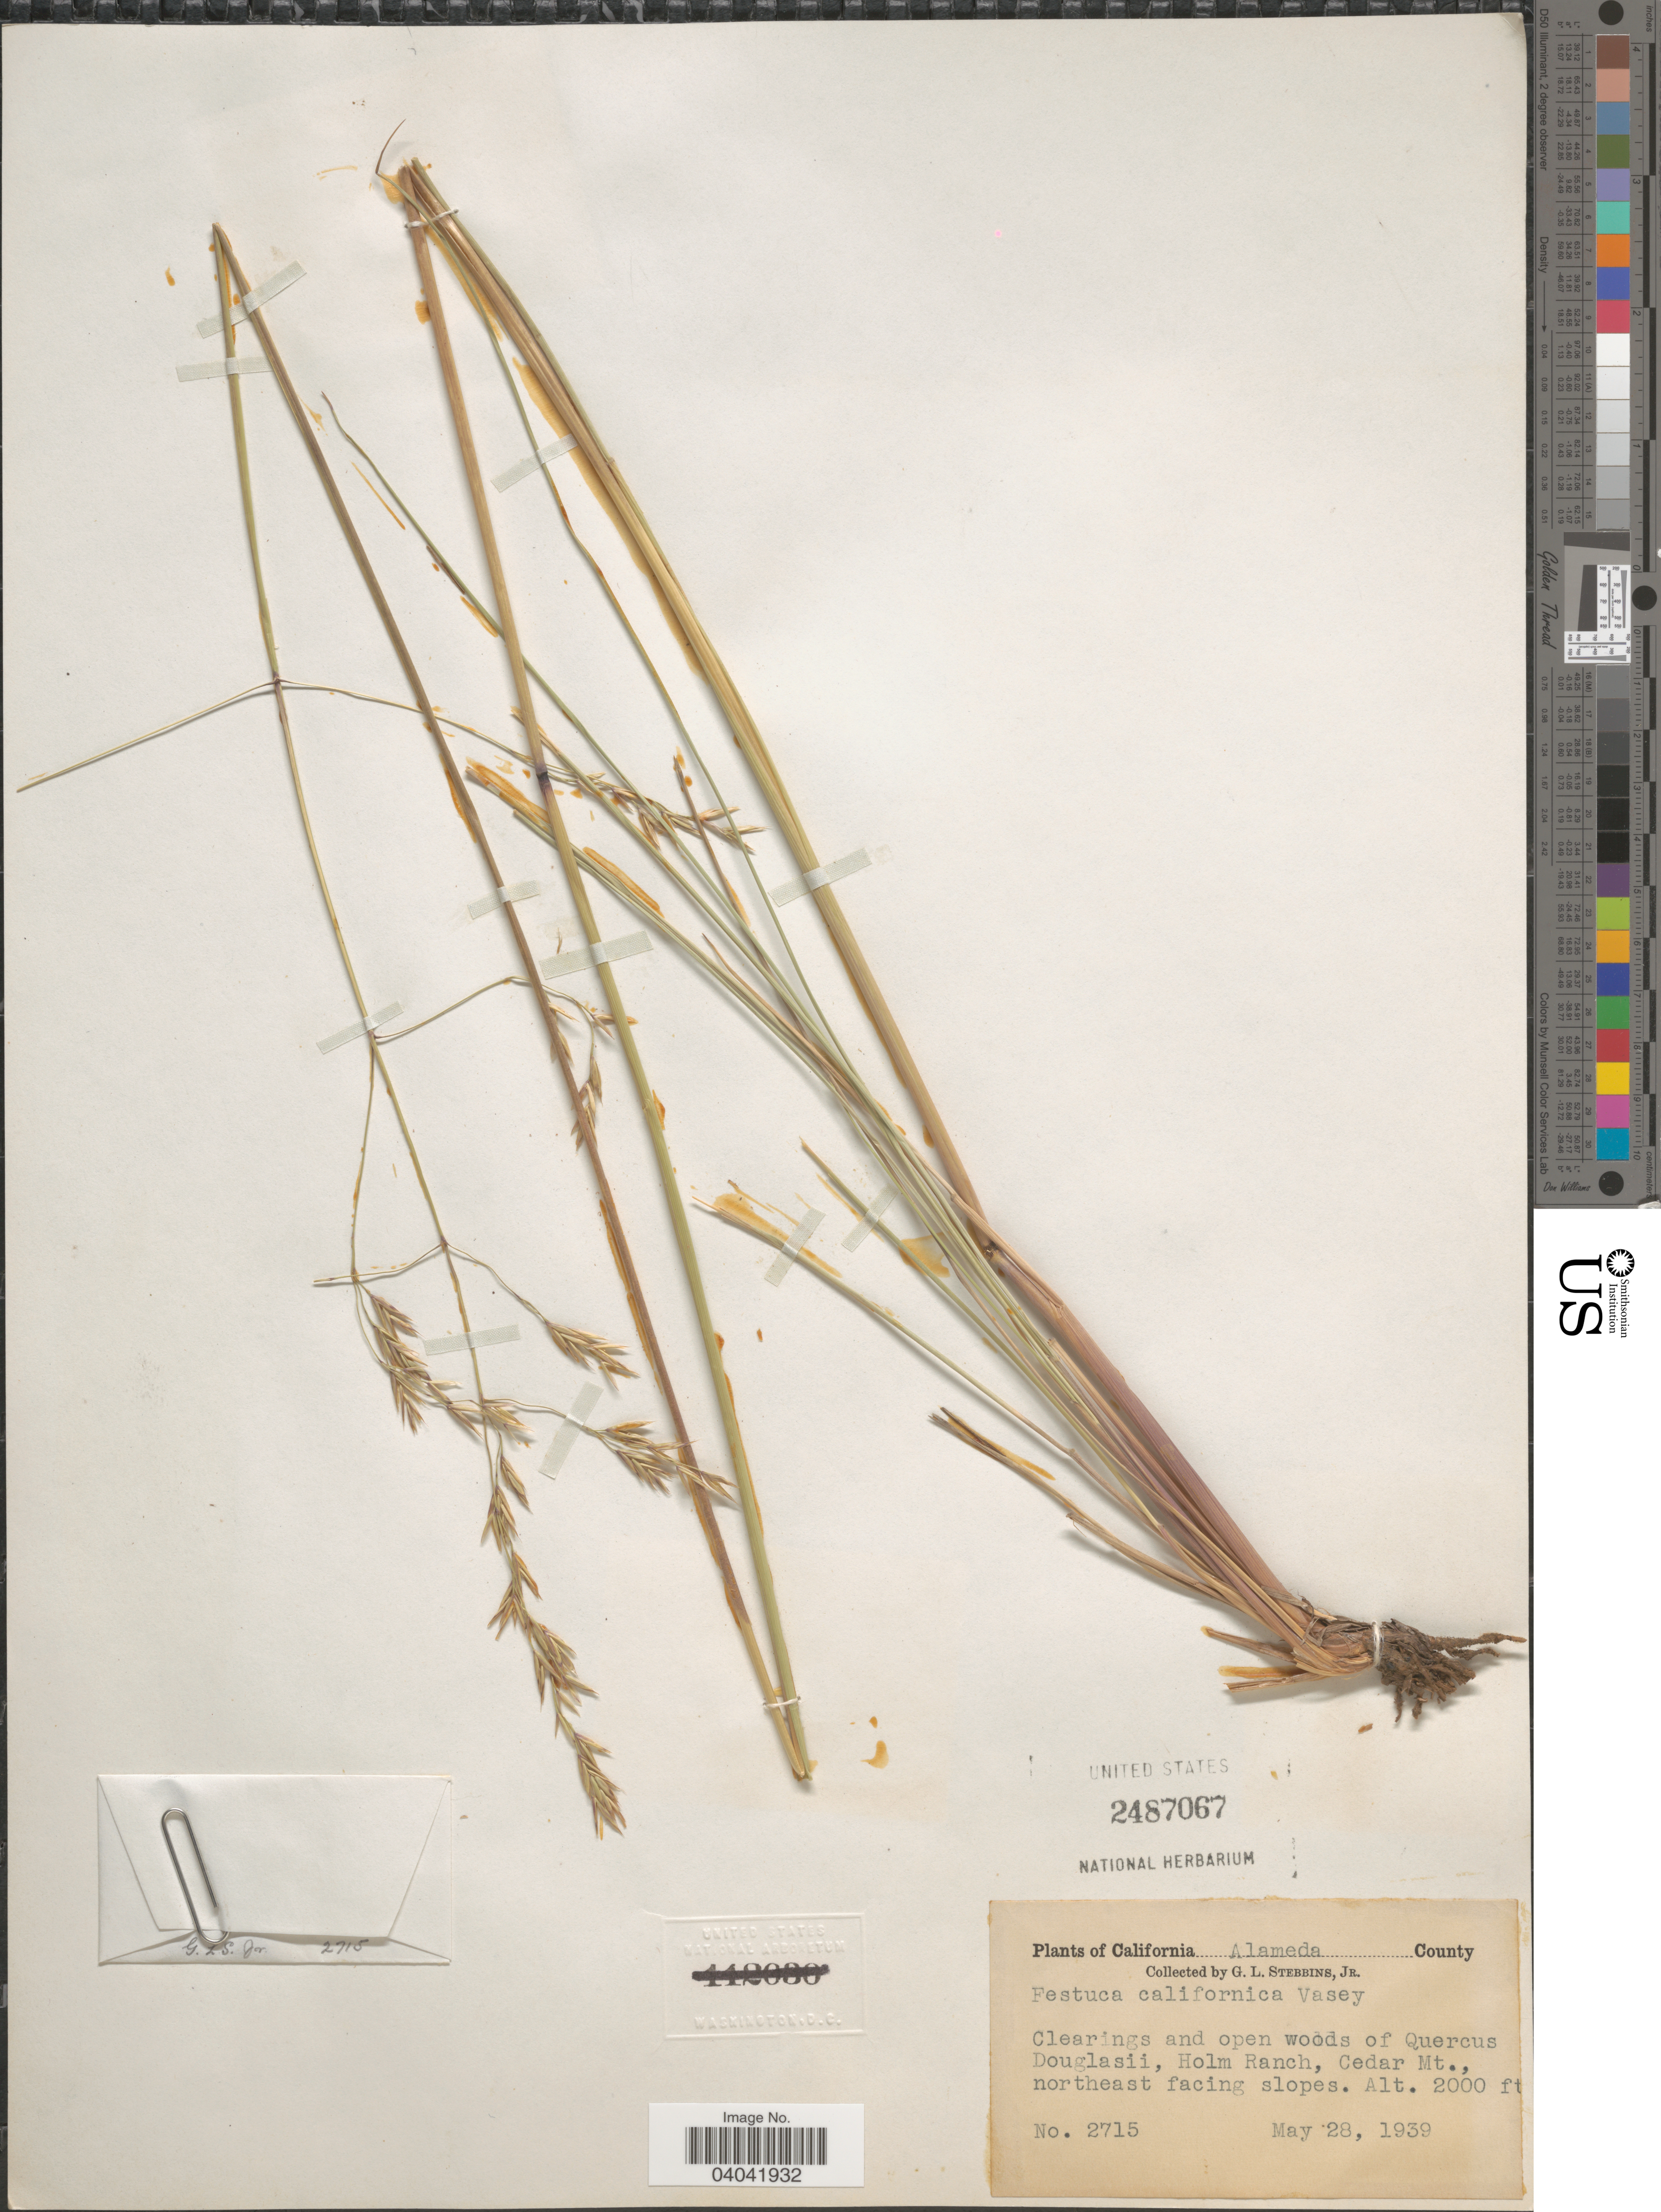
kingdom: Plantae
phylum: Tracheophyta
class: Liliopsida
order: Poales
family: Poaceae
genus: Festuca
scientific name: Festuca californica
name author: Vasey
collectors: G. L. Stebbins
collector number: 2715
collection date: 1939-05-28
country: United States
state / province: California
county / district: Alameda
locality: Alameda County. Holm Ranch, Cedar Mt., northeast facing slopes.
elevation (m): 610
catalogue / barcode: US 2487067